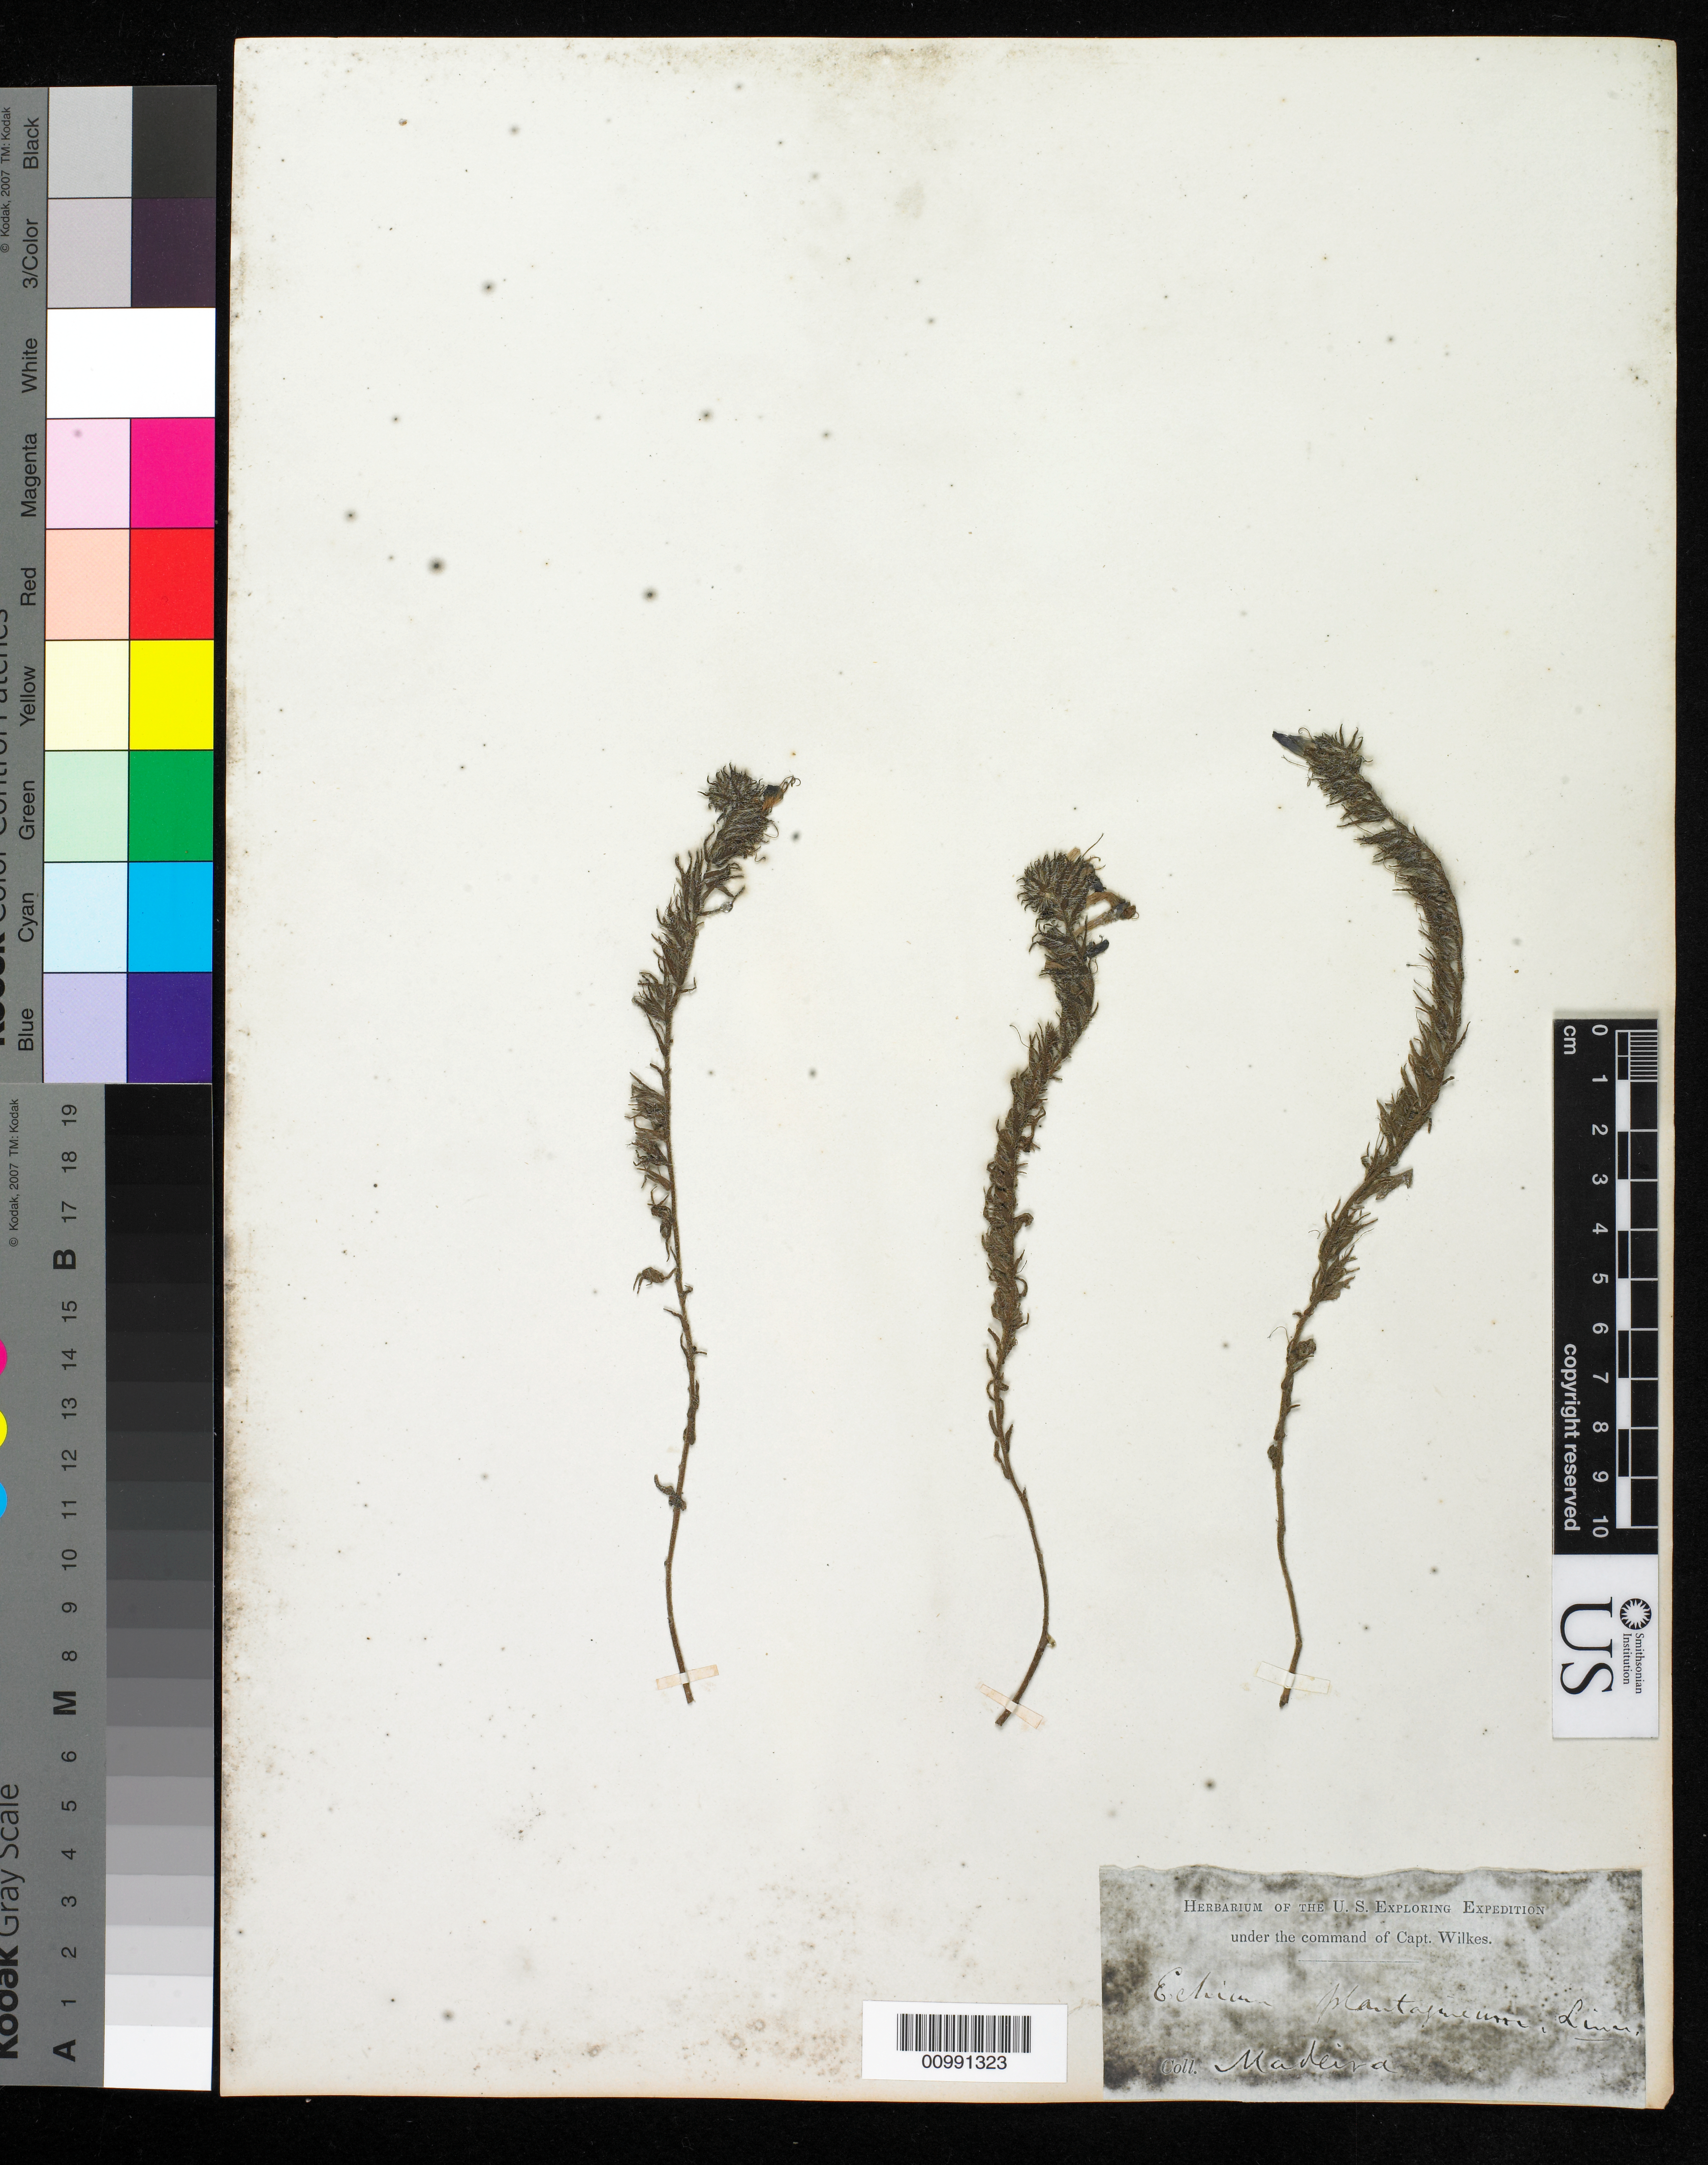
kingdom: Plantae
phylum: Tracheophyta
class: Magnoliopsida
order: Boraginales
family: Boraginaceae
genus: Echium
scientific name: Echium sp.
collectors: Wilkes Explor. Exped.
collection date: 1838/1842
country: Portugal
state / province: Madeira (Aut. Reg.)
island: Madeira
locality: Funchal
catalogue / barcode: US 98583